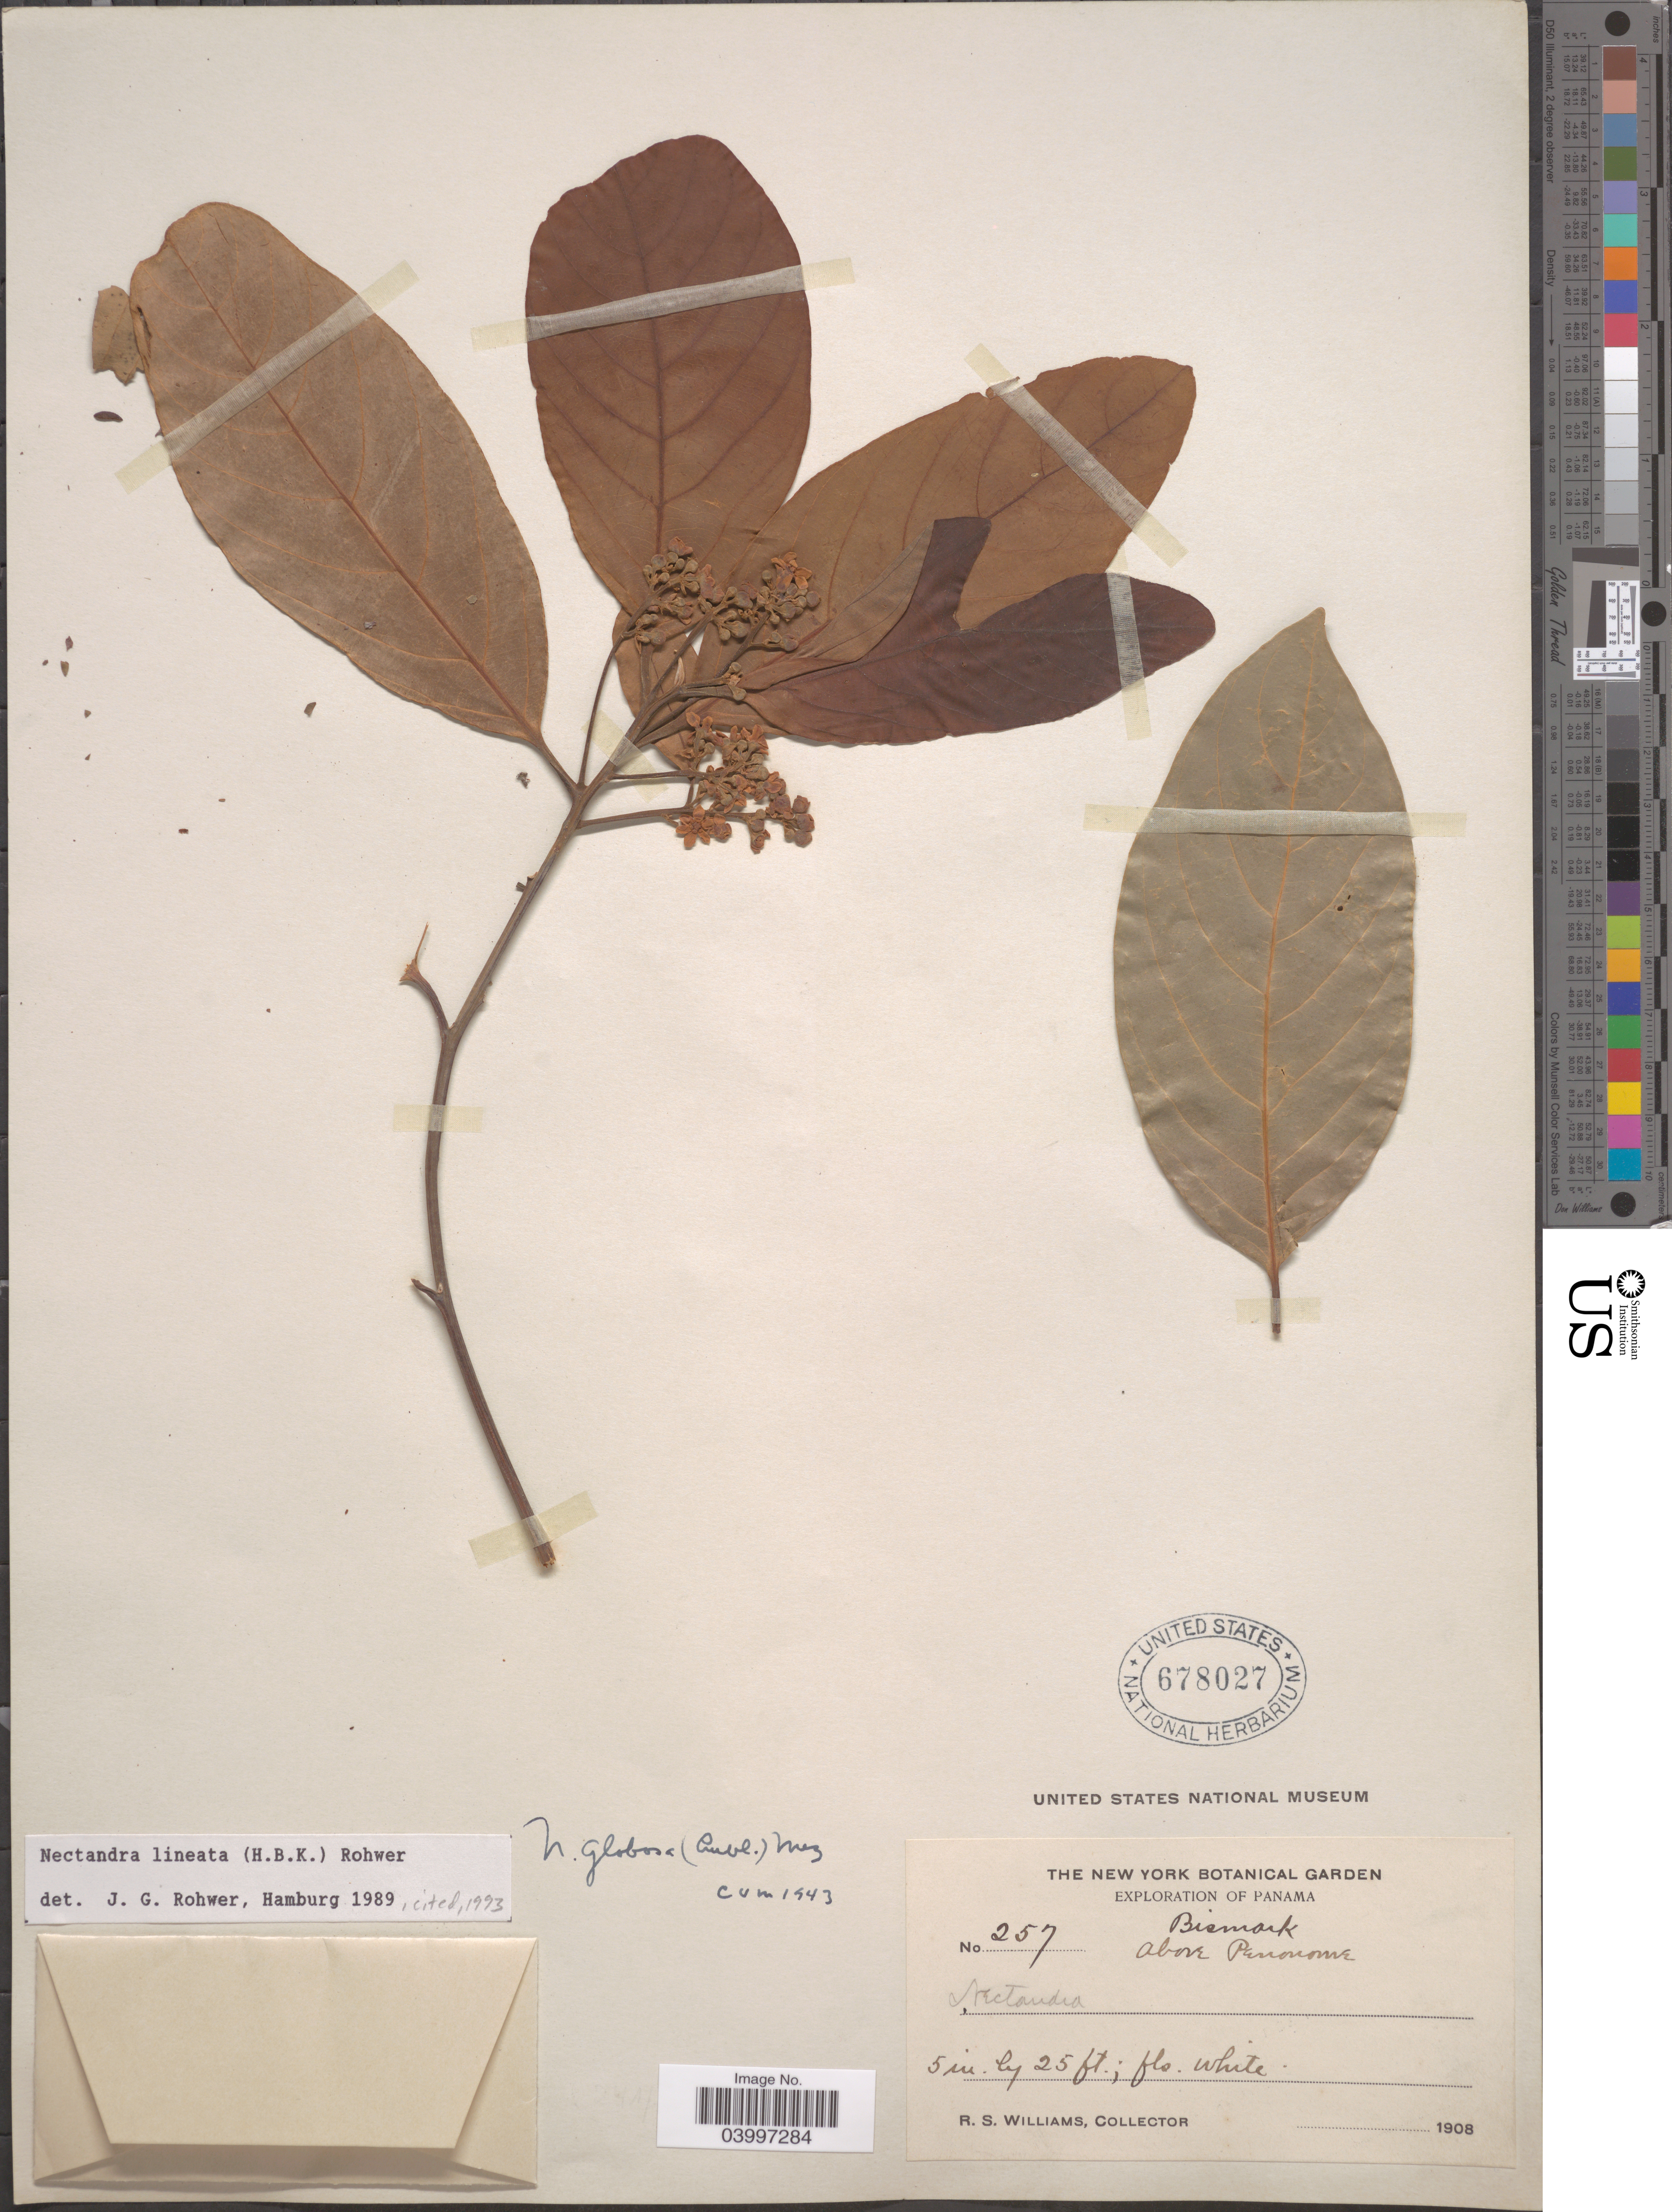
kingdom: Plantae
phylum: Tracheophyta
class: Magnoliopsida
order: Laurales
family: Lauraceae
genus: Nectandra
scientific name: Nectandra lineata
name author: (Kunth) Rohwer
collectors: R. S. Williams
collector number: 257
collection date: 1908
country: Panama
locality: Bismark above Penonome.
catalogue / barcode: US 678027